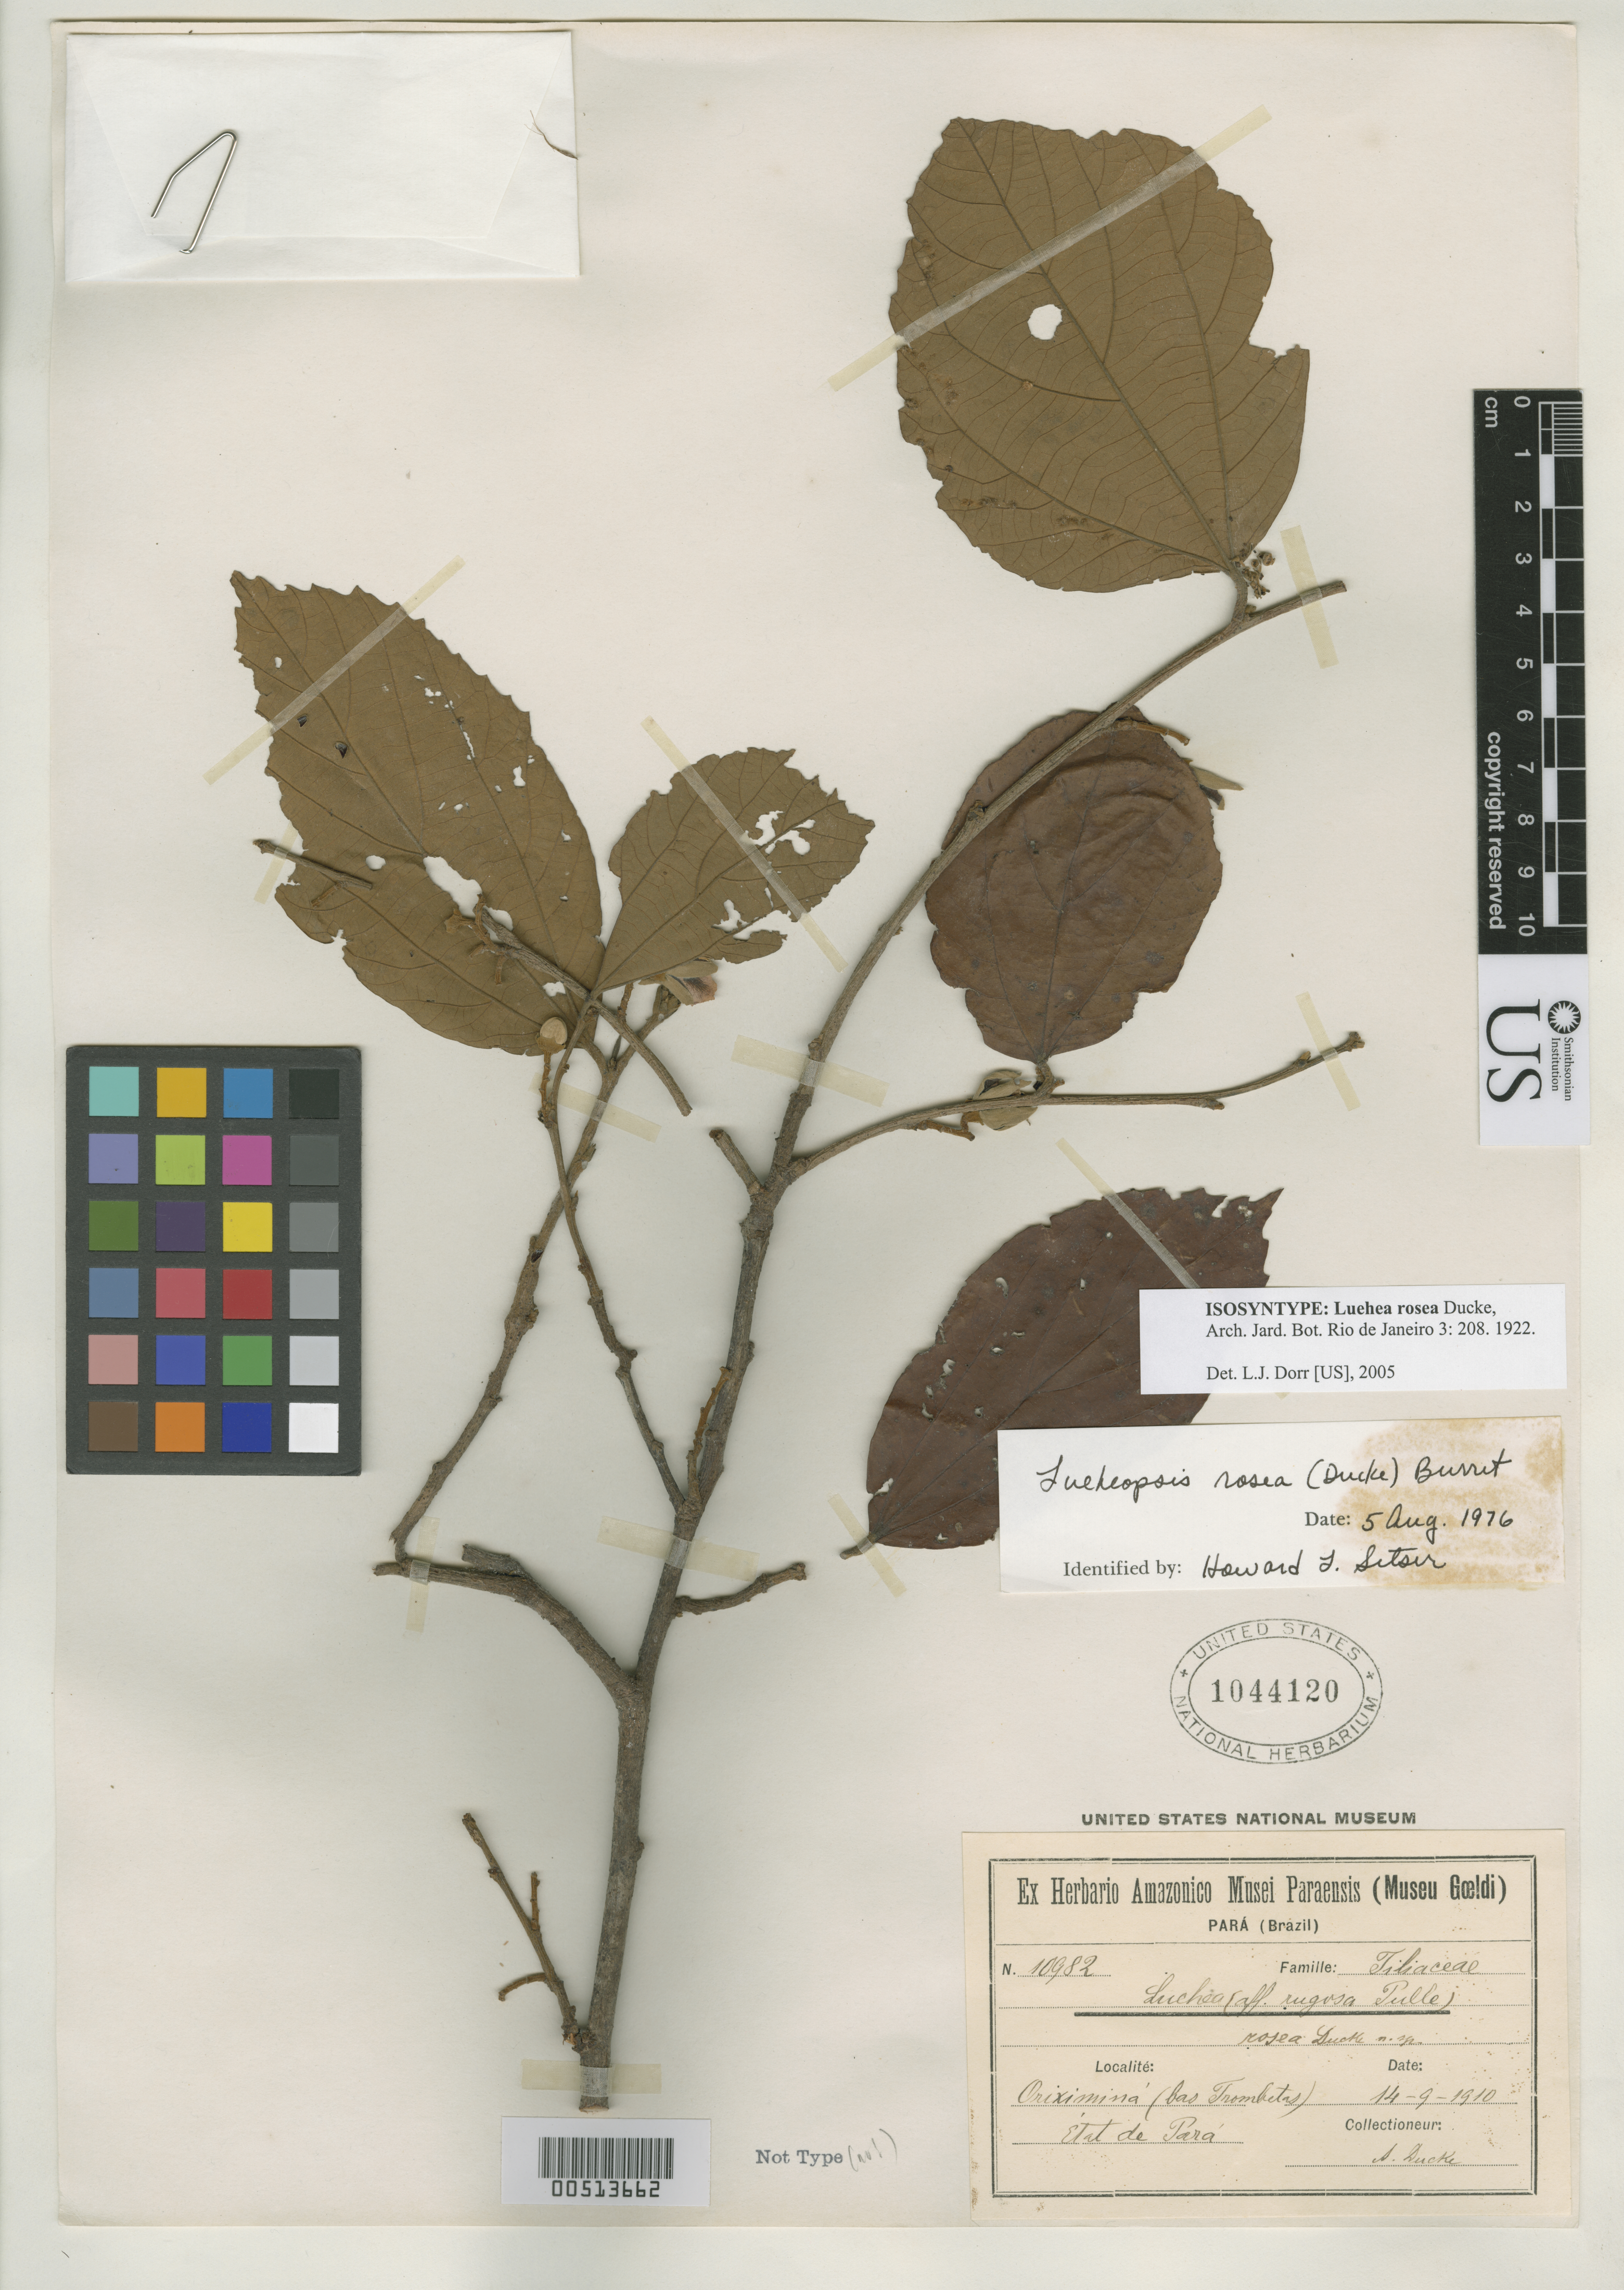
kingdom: Plantae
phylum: Tracheophyta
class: Magnoliopsida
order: Malvales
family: Malvaceae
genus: Luehea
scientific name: Luehea rosea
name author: Ducke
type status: Isosyntype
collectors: A. Ducke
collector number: Herb. Amaz. Mus. Pará. 10982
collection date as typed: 14 Sep 1910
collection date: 1910-09-14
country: Brazil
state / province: Pará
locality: Oriximiná (bas Trombetas), Etat de Pará.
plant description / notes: Apparently a duplicate of Ducke 14483 (dup. at US).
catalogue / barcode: US 1044120